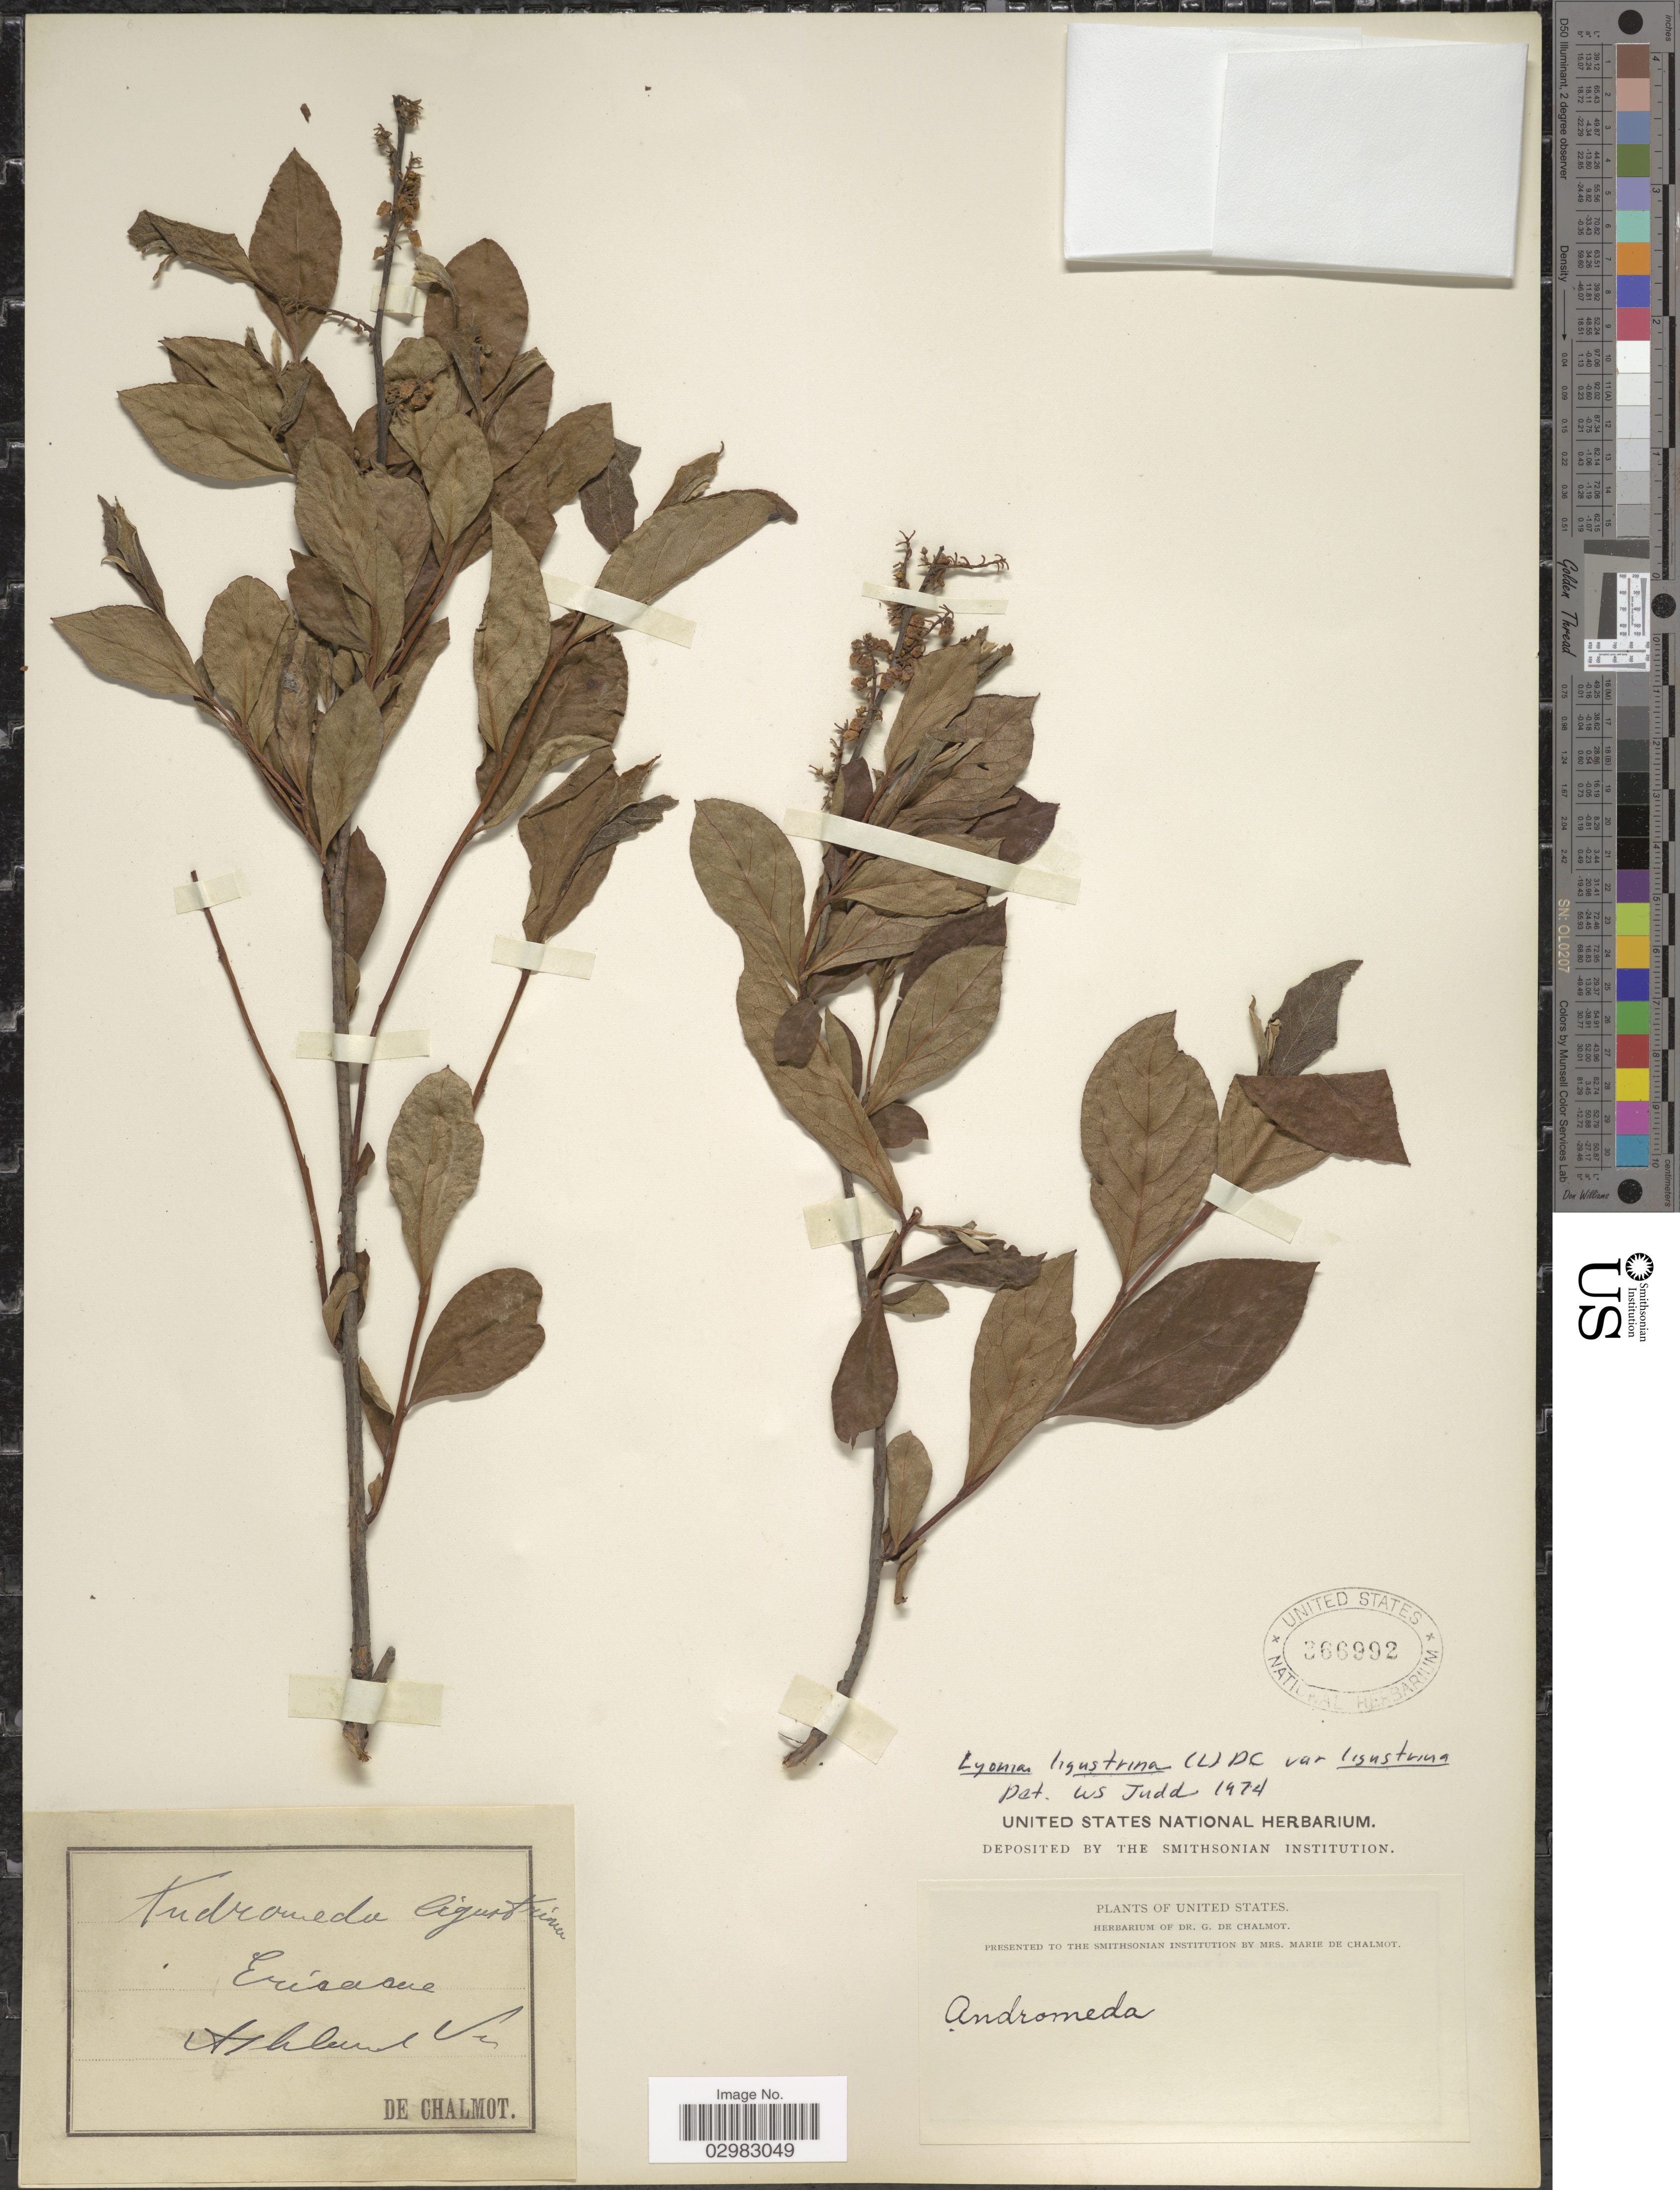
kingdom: Plantae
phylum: Tracheophyta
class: Magnoliopsida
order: Ericales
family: Ericaceae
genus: Lyonia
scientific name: Lyonia ligustrina var. ligustrina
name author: (L.) DC.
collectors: G. de Chalmot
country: United States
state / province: Virginia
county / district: Hanover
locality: Ashland, Va.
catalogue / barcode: US 366992